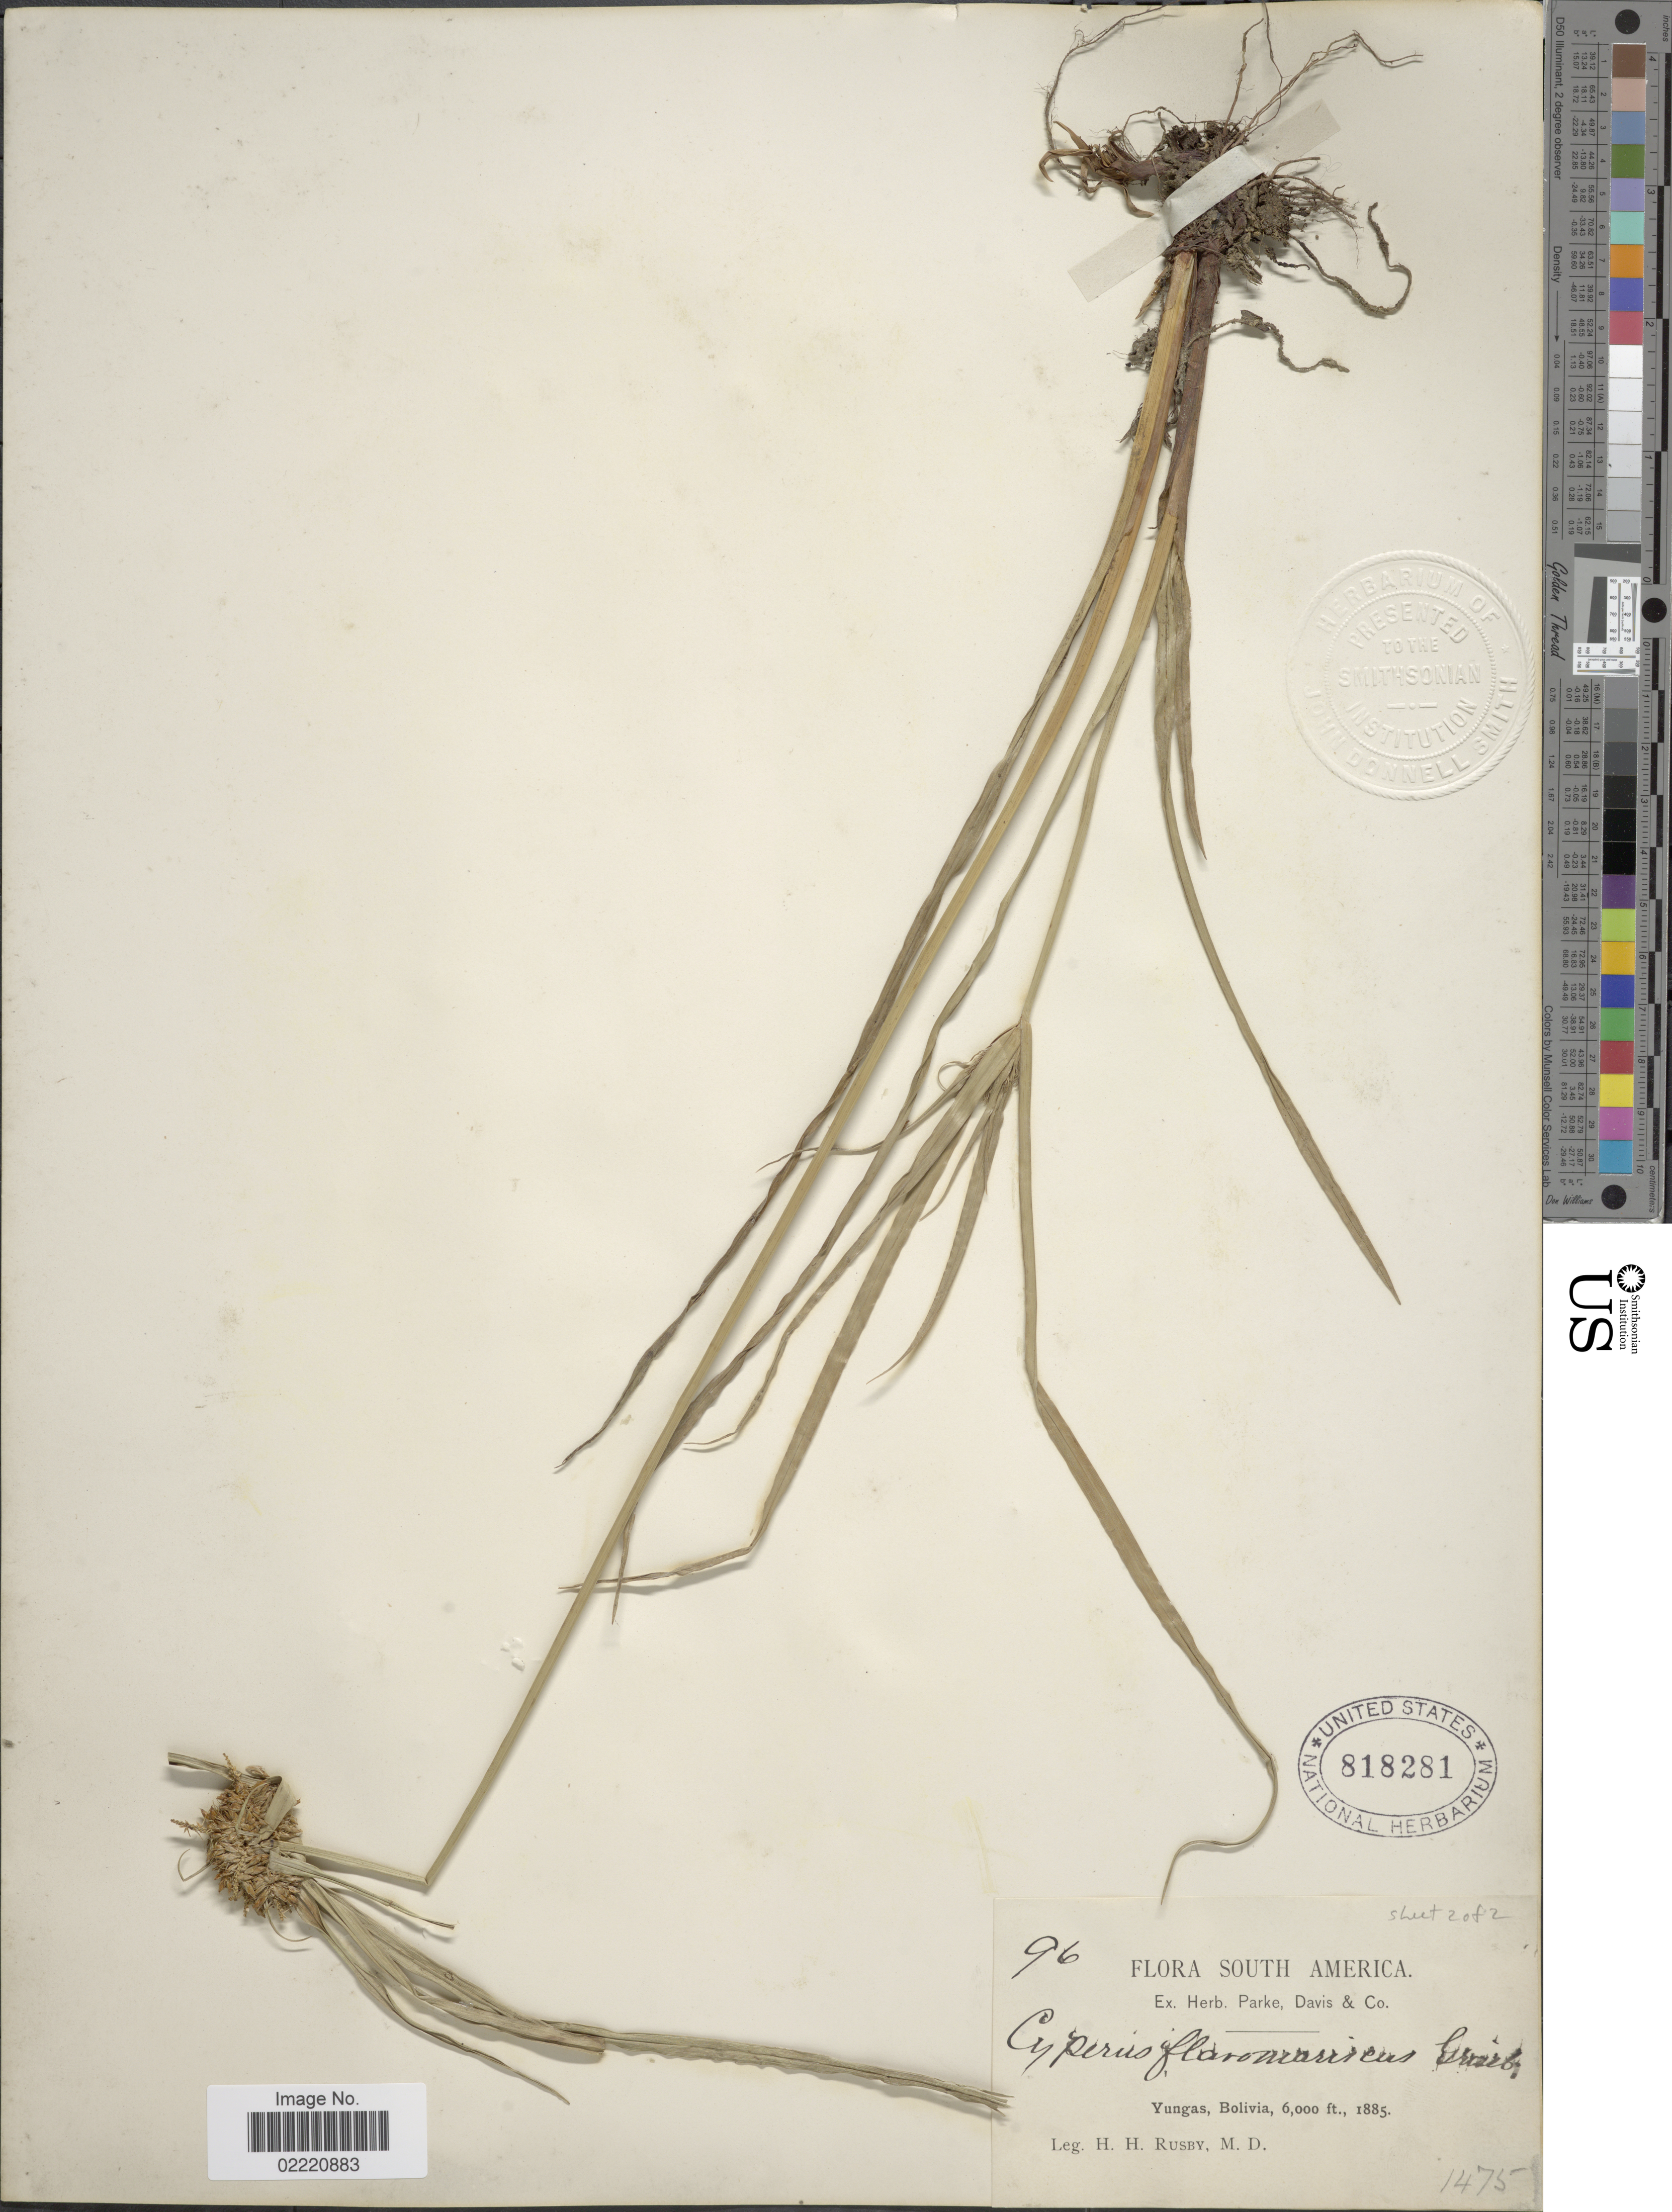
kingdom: Plantae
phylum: Tracheophyta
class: Liliopsida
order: Poales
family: Cyperaceae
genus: Cyperus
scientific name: Cyperus aggregatus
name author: (Willd.) Endl.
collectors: H. H. Rusby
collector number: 96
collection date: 1885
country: Bolivia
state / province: La Paz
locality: Yungas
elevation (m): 1829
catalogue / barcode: US 818281